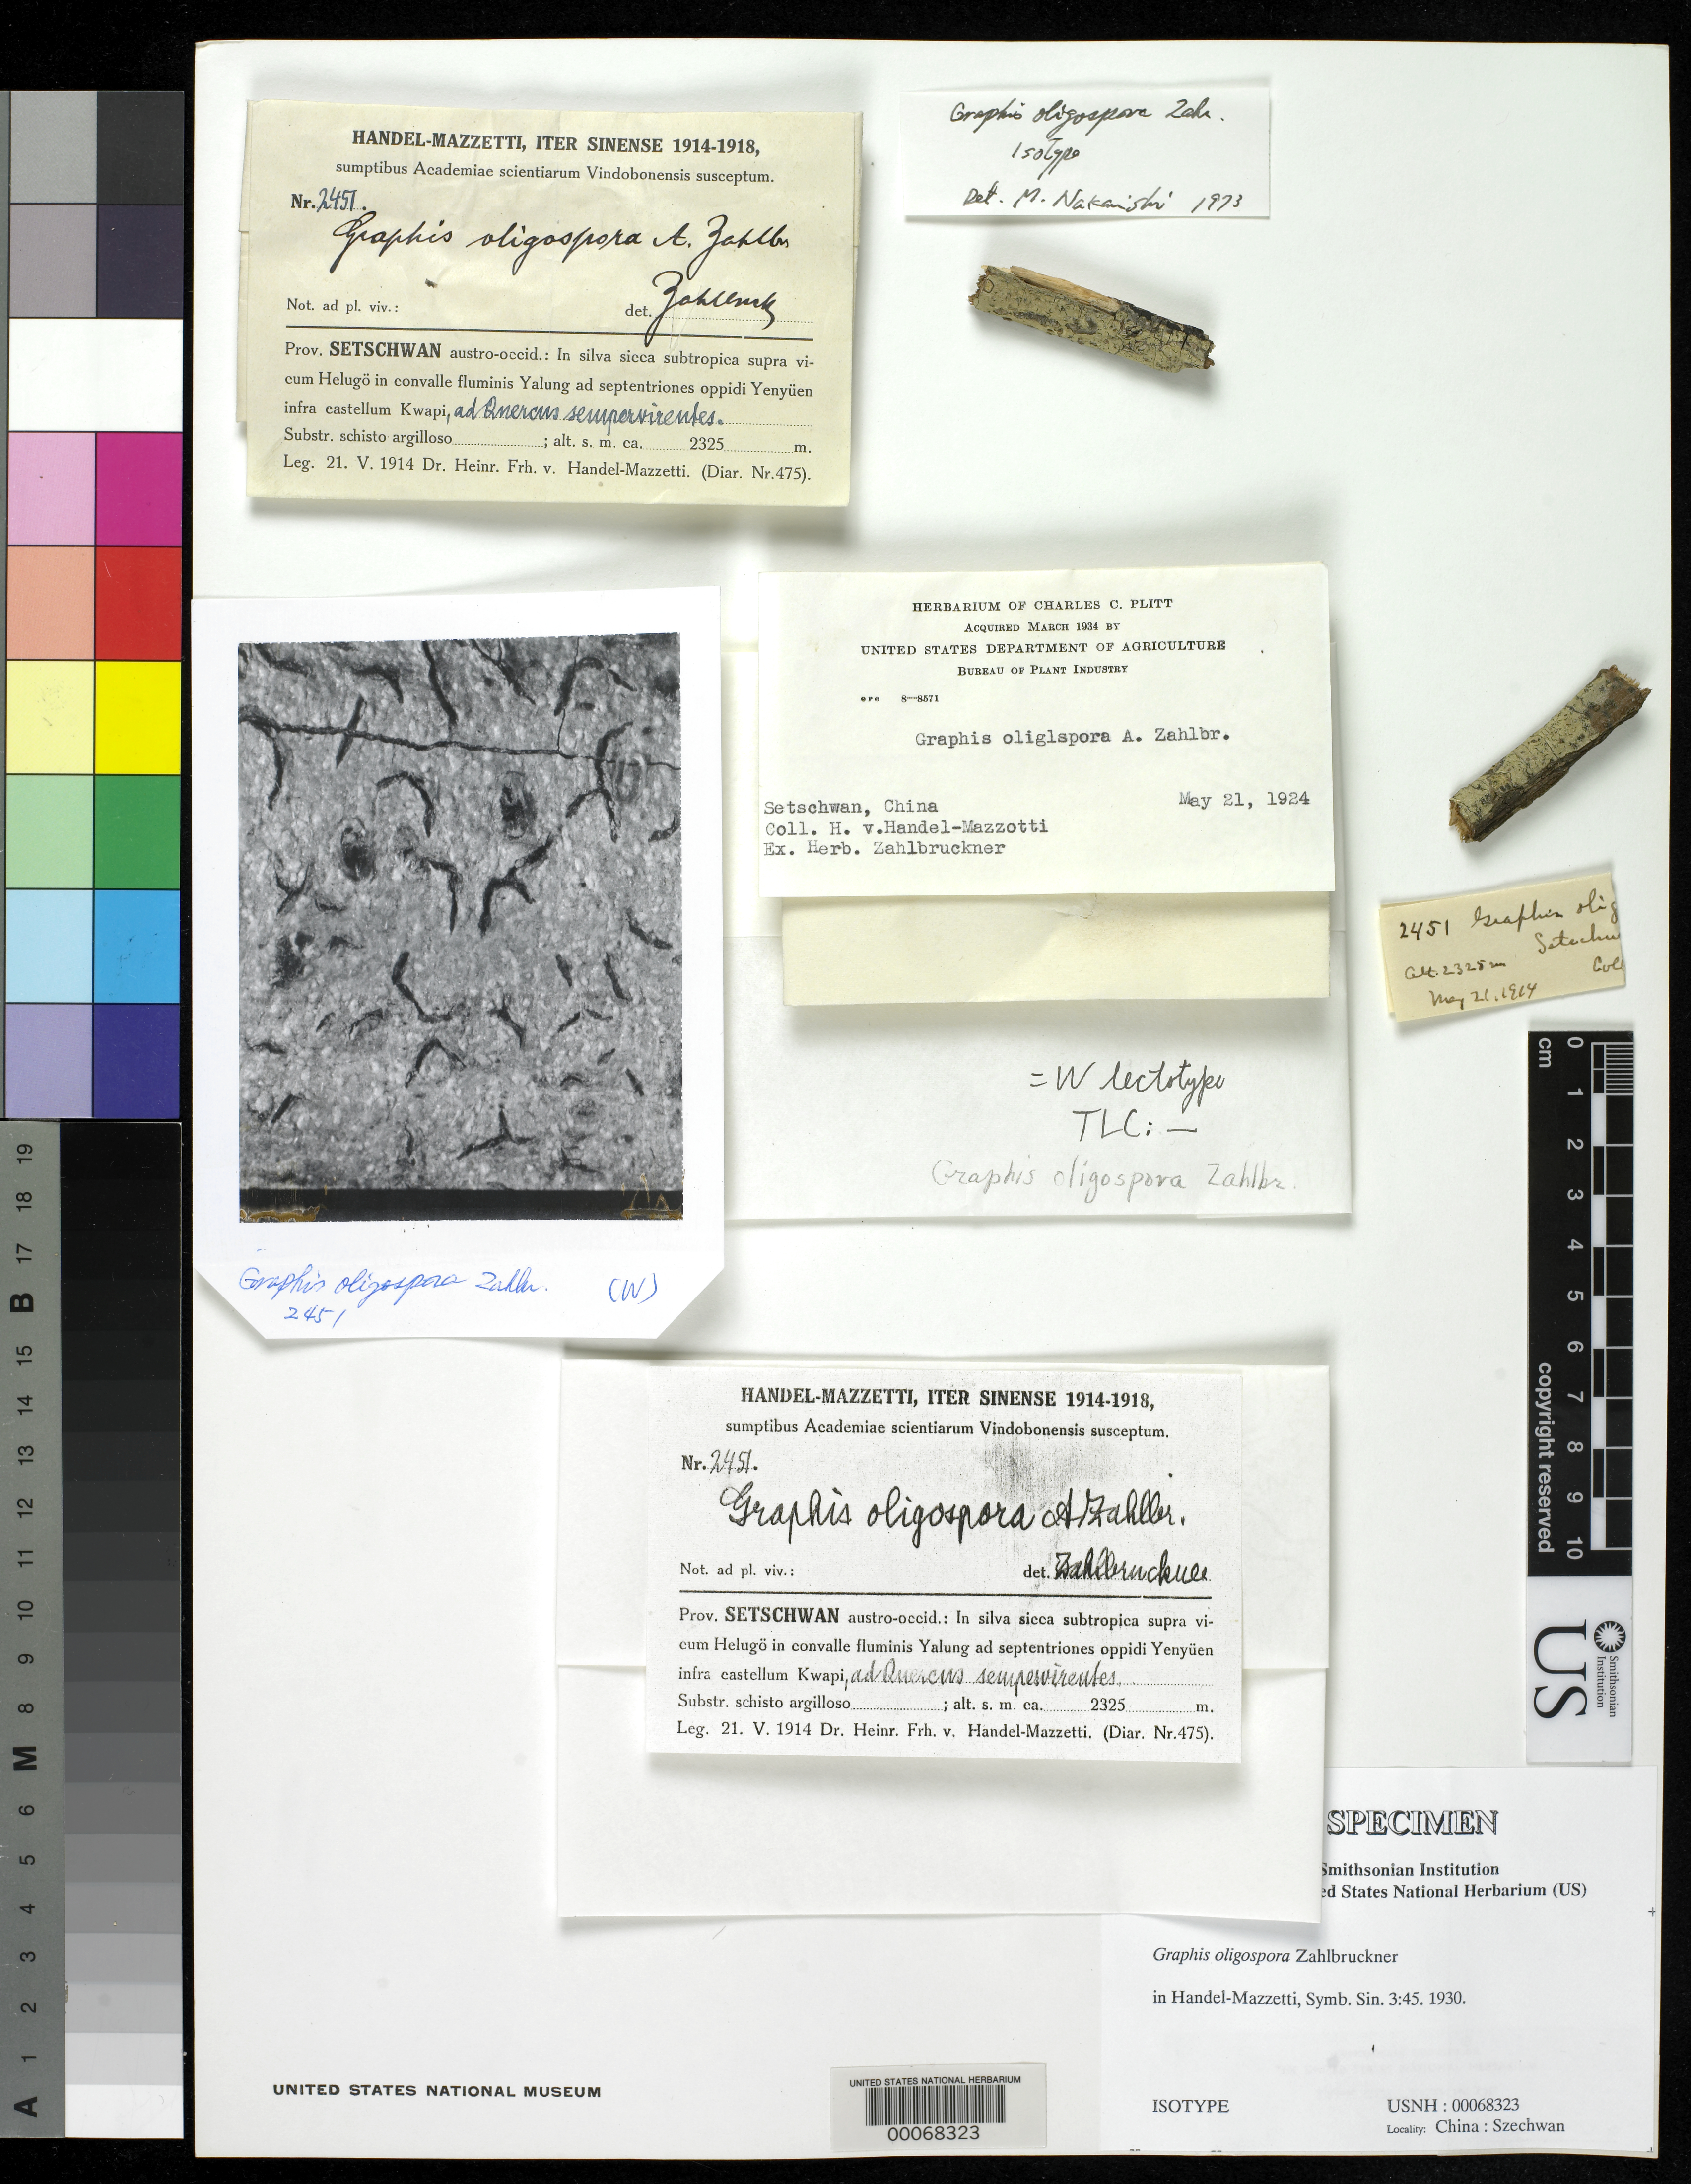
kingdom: Fungi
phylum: Ascomycota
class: Lecanoromycetes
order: Ostropales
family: Graphidaceae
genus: Graphis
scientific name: Graphis oligospora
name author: Zahlbr. in Hand.-Mazz.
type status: Isotype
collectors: H. Handel-Mazzetti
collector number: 2451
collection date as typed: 21 May 1914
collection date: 1914-05-21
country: China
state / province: Sichuan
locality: Helugo in convalle fluminis Yalung ad septentriones oppidi Yenyuen infa (infra?) castellum Kwapi. [Helugo in enclosed valley of the Yalung river to the north of the town of Yenyuen infa (below?) Kwapi fortress.